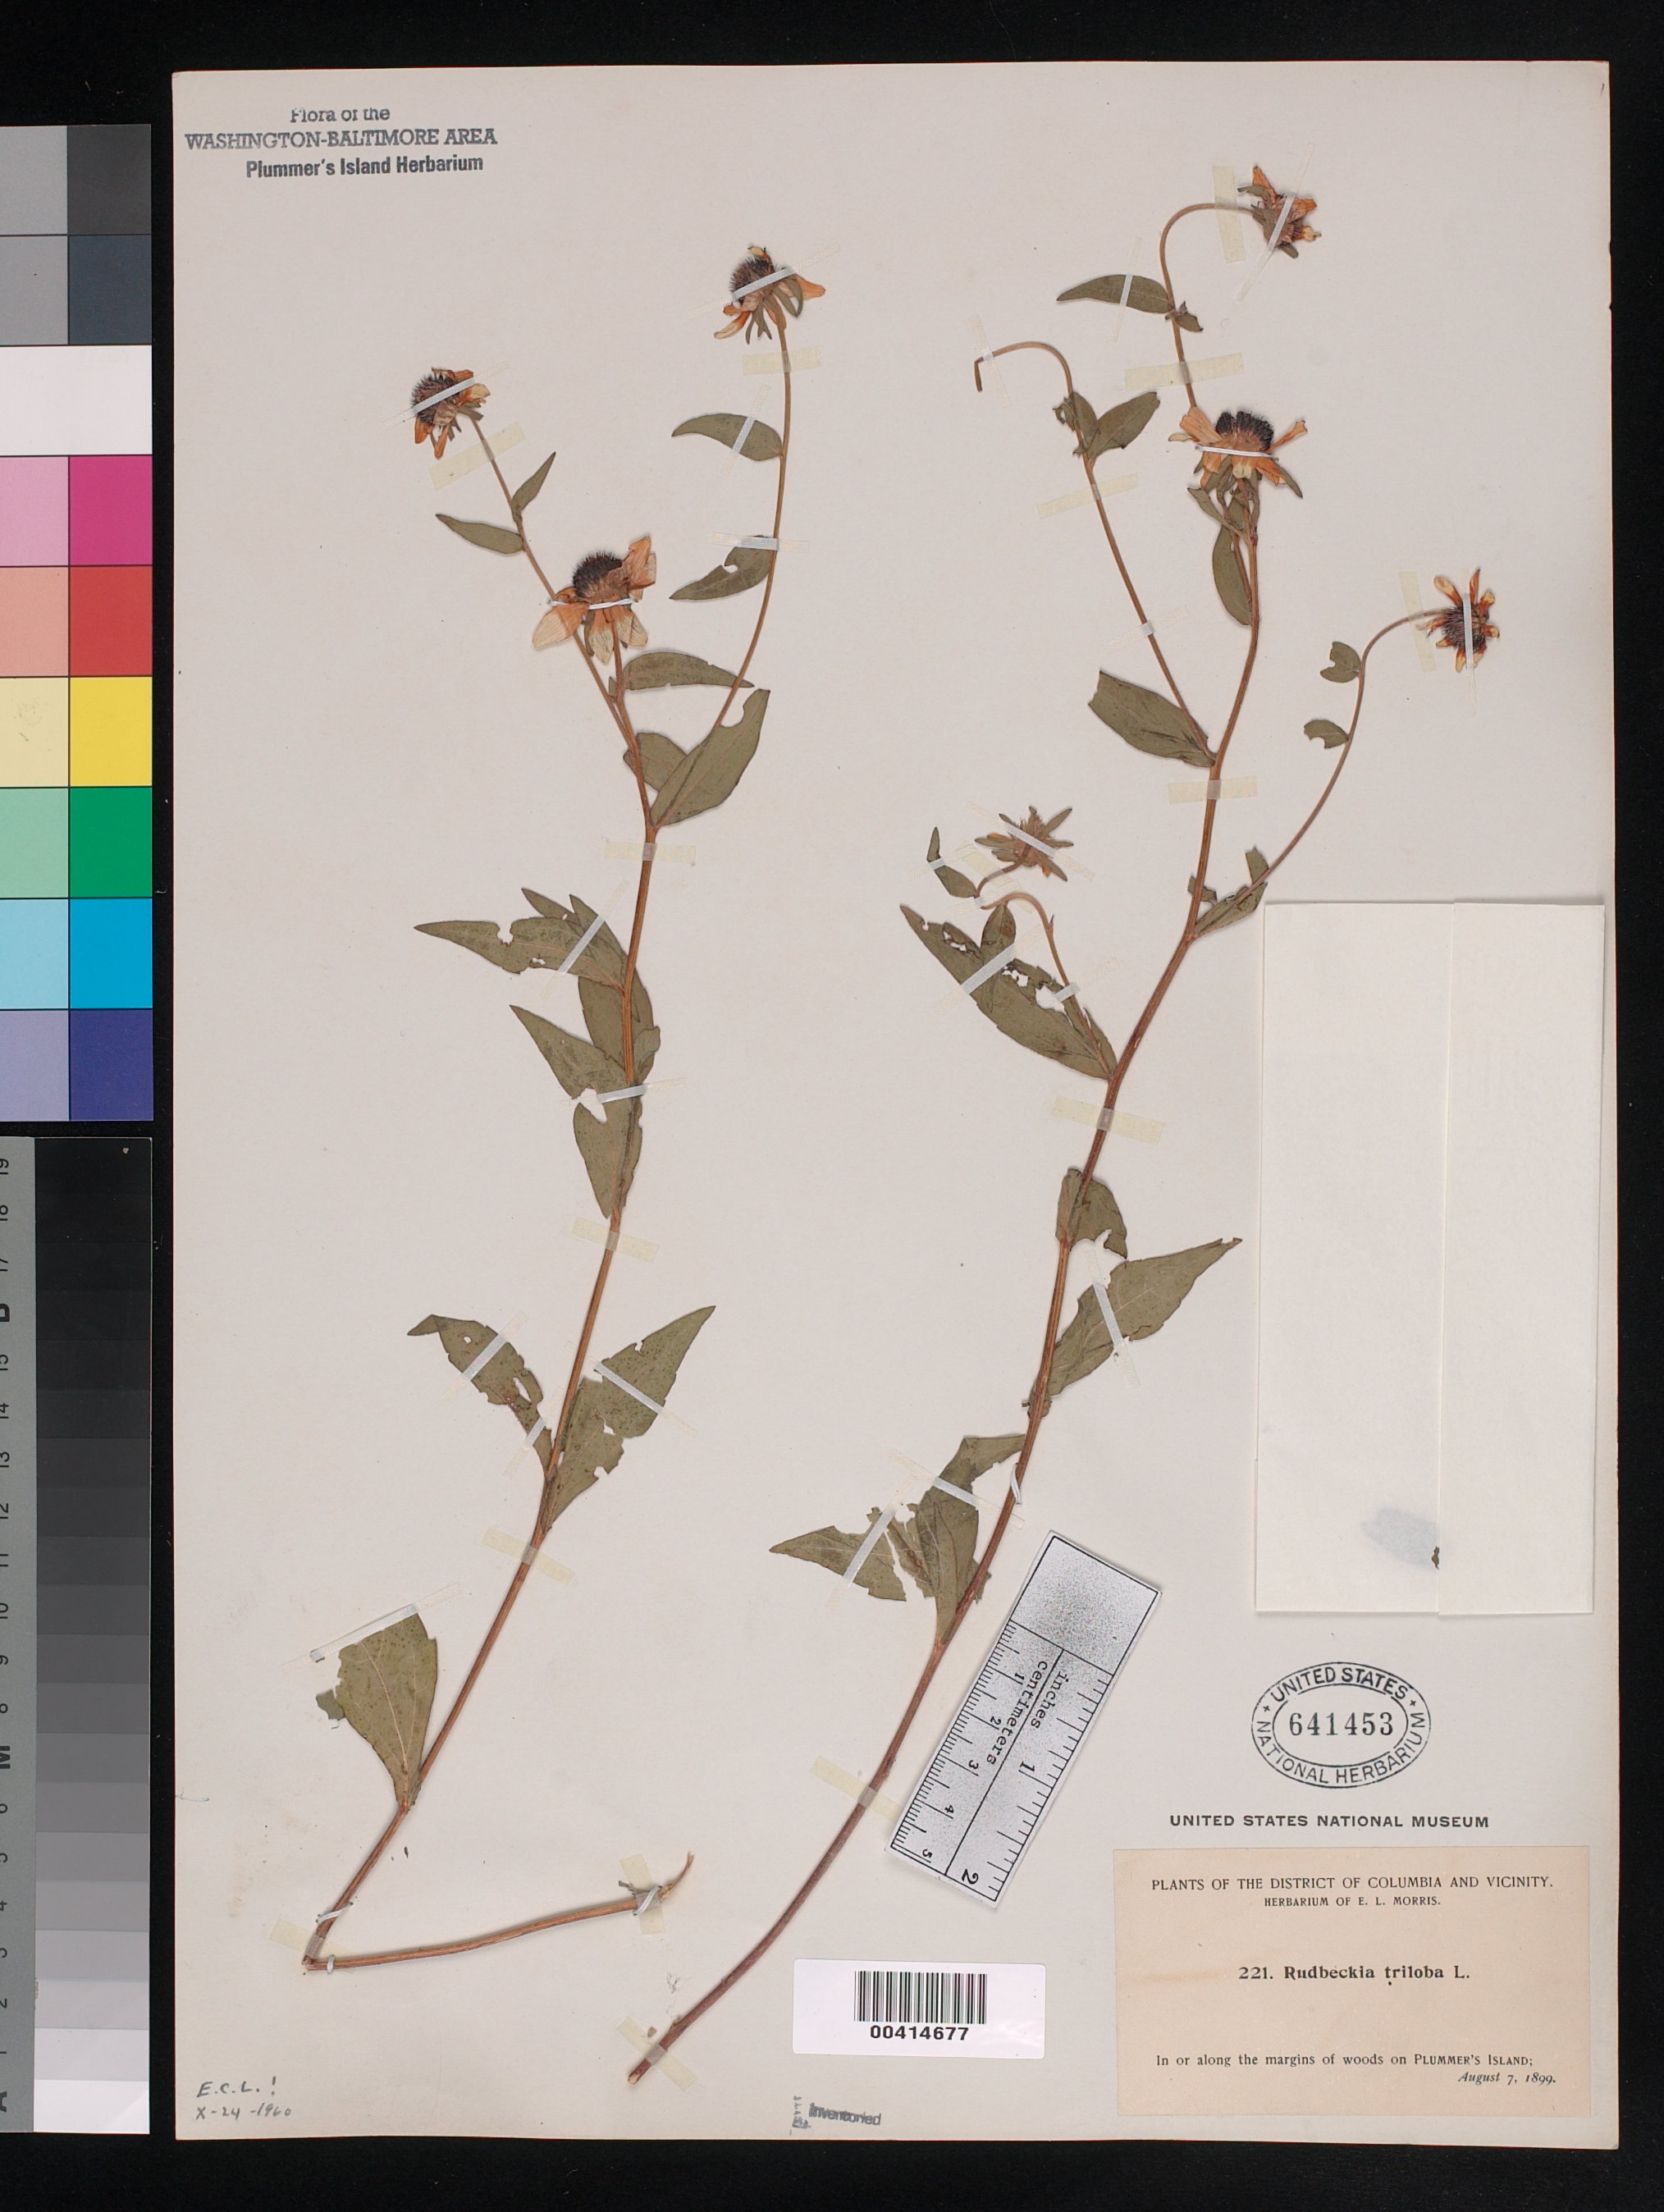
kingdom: Plantae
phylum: Tracheophyta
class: Magnoliopsida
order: Asterales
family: Asteraceae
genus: Rudbeckia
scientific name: Rudbeckia triloba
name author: L.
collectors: E. L. Morris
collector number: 221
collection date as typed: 07 Aug 1899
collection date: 1899-08-07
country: United States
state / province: Maryland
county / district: Montgomery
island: Plummers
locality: Plummer's Island C. & O. Canal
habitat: In or along margins of woods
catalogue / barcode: US 641453